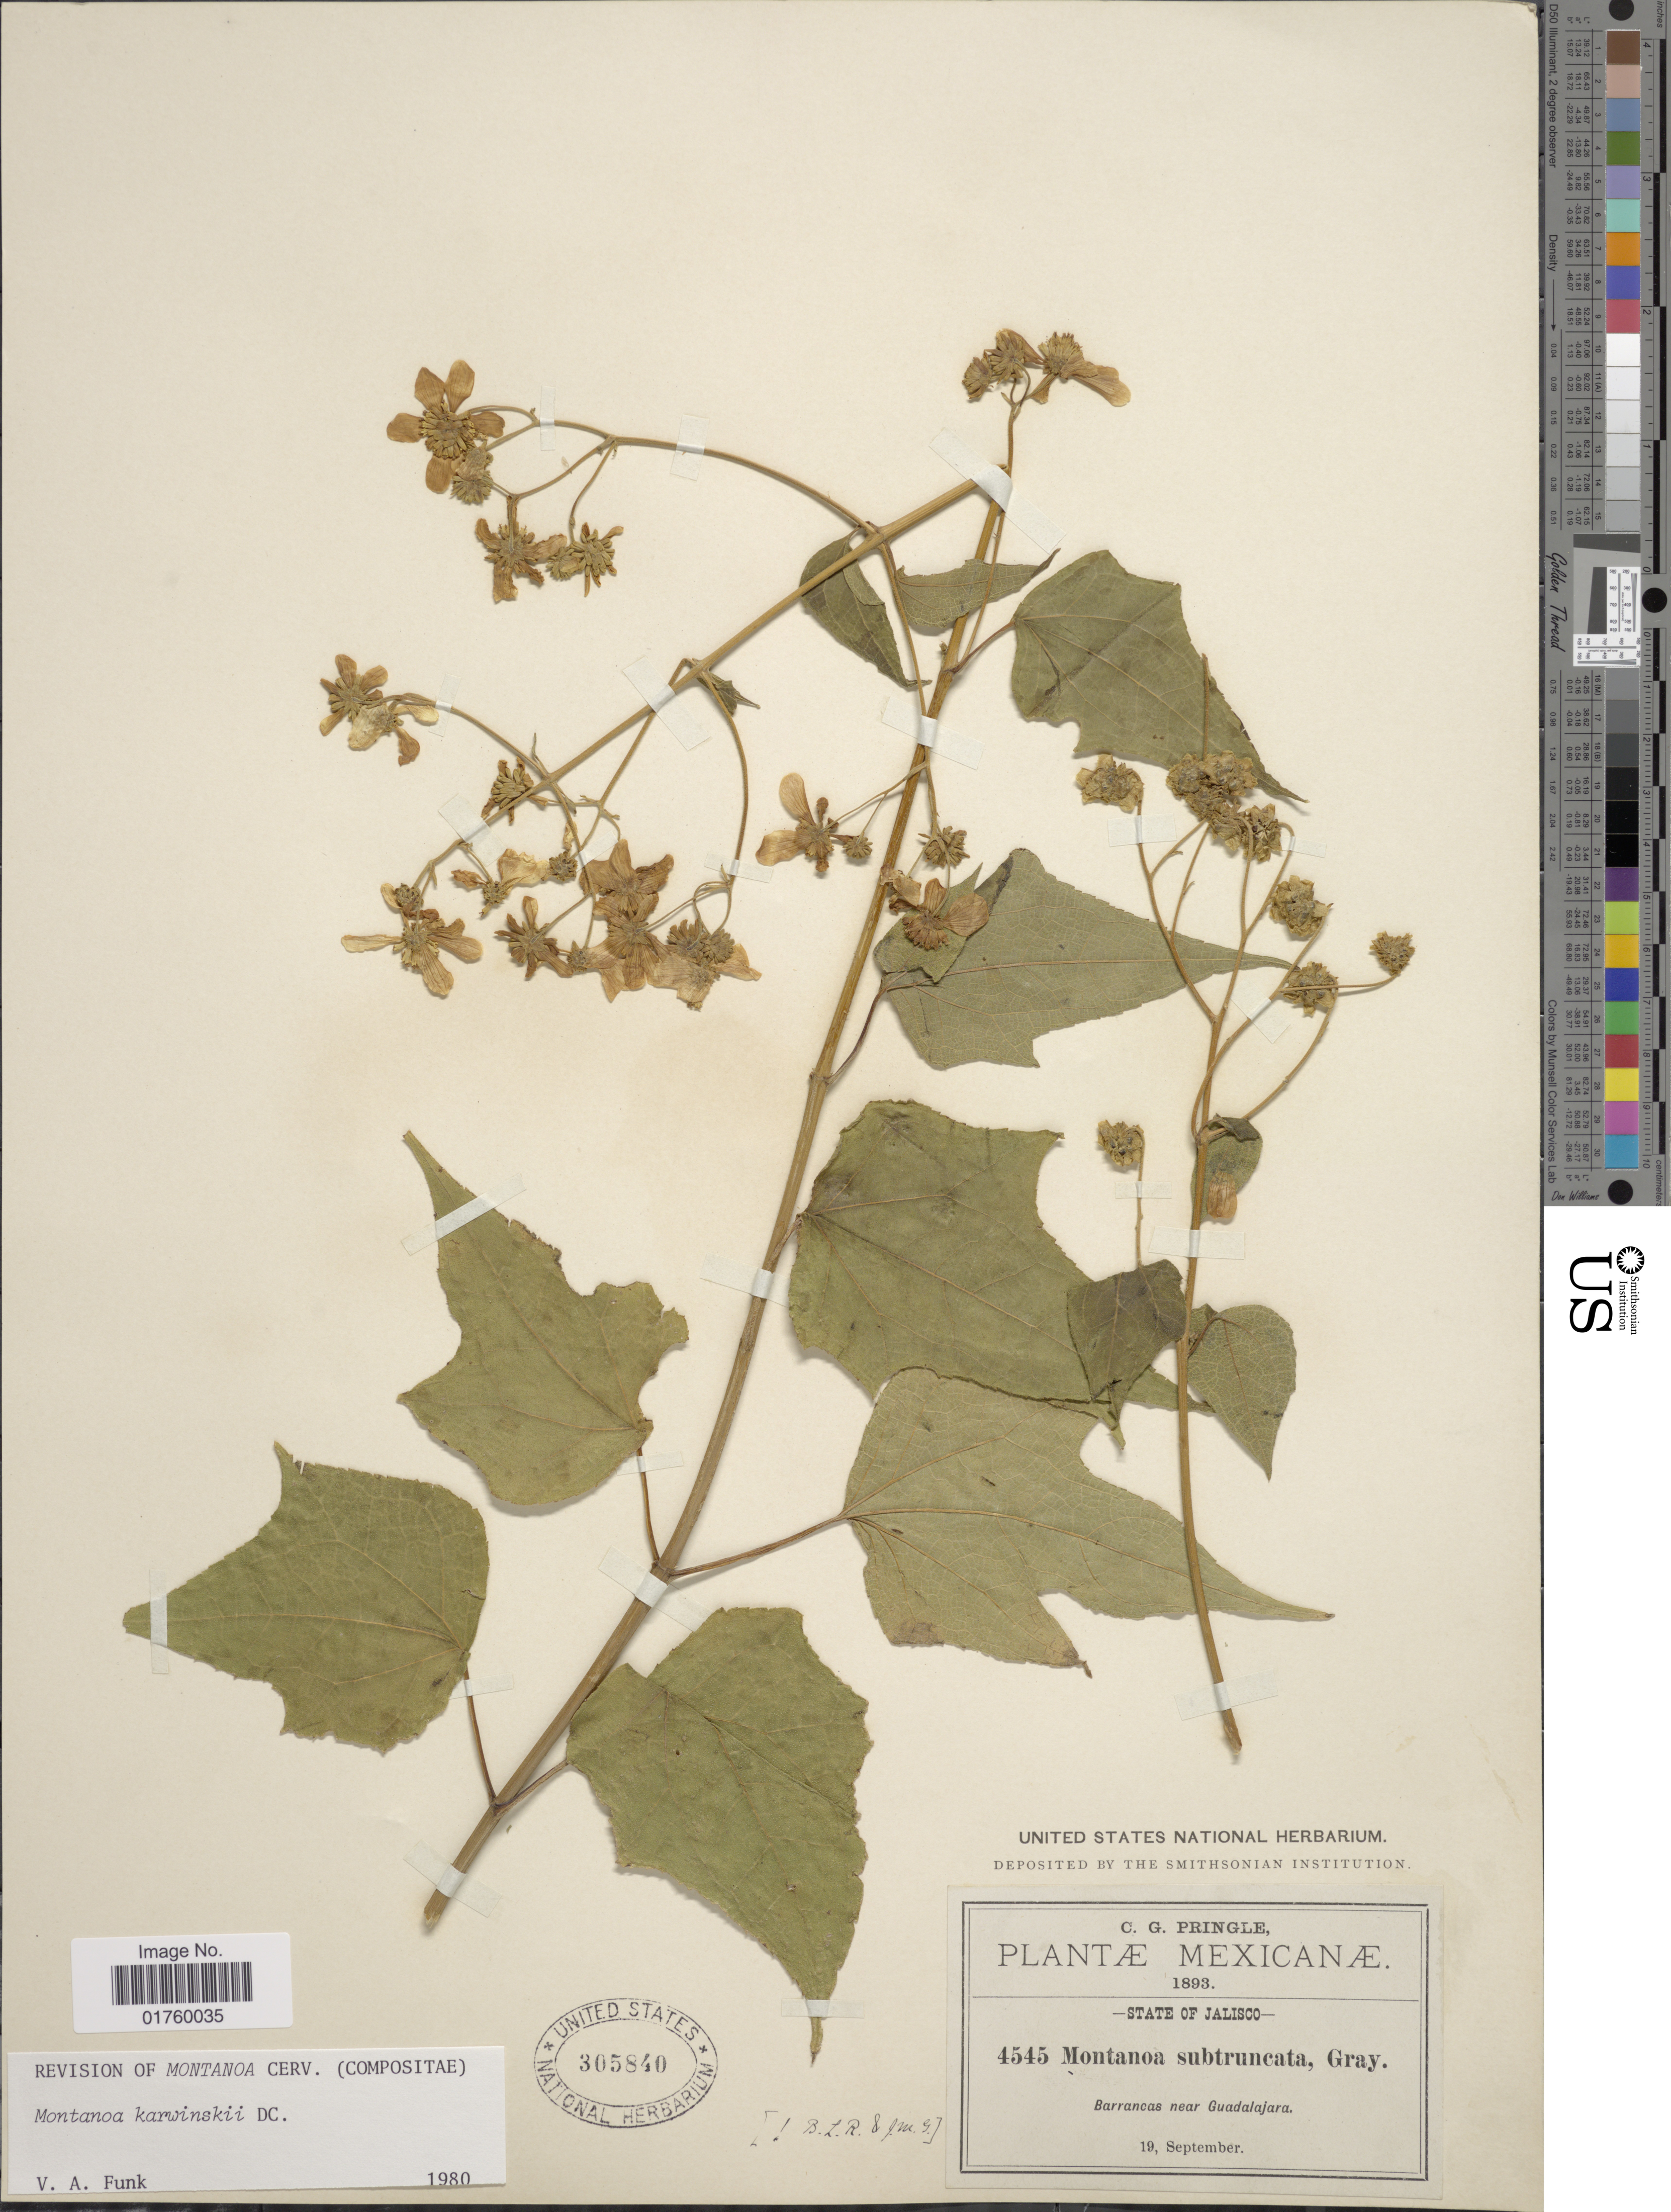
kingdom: Plantae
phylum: Tracheophyta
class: Magnoliopsida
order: Asterales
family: Asteraceae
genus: Montanoa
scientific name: Montanoa karwinskii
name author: DC.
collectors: C. G. Pringle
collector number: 4545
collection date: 1893-09-19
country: Mexico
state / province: Jalisco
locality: Barranca near Guadalajara.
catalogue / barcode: US 305840